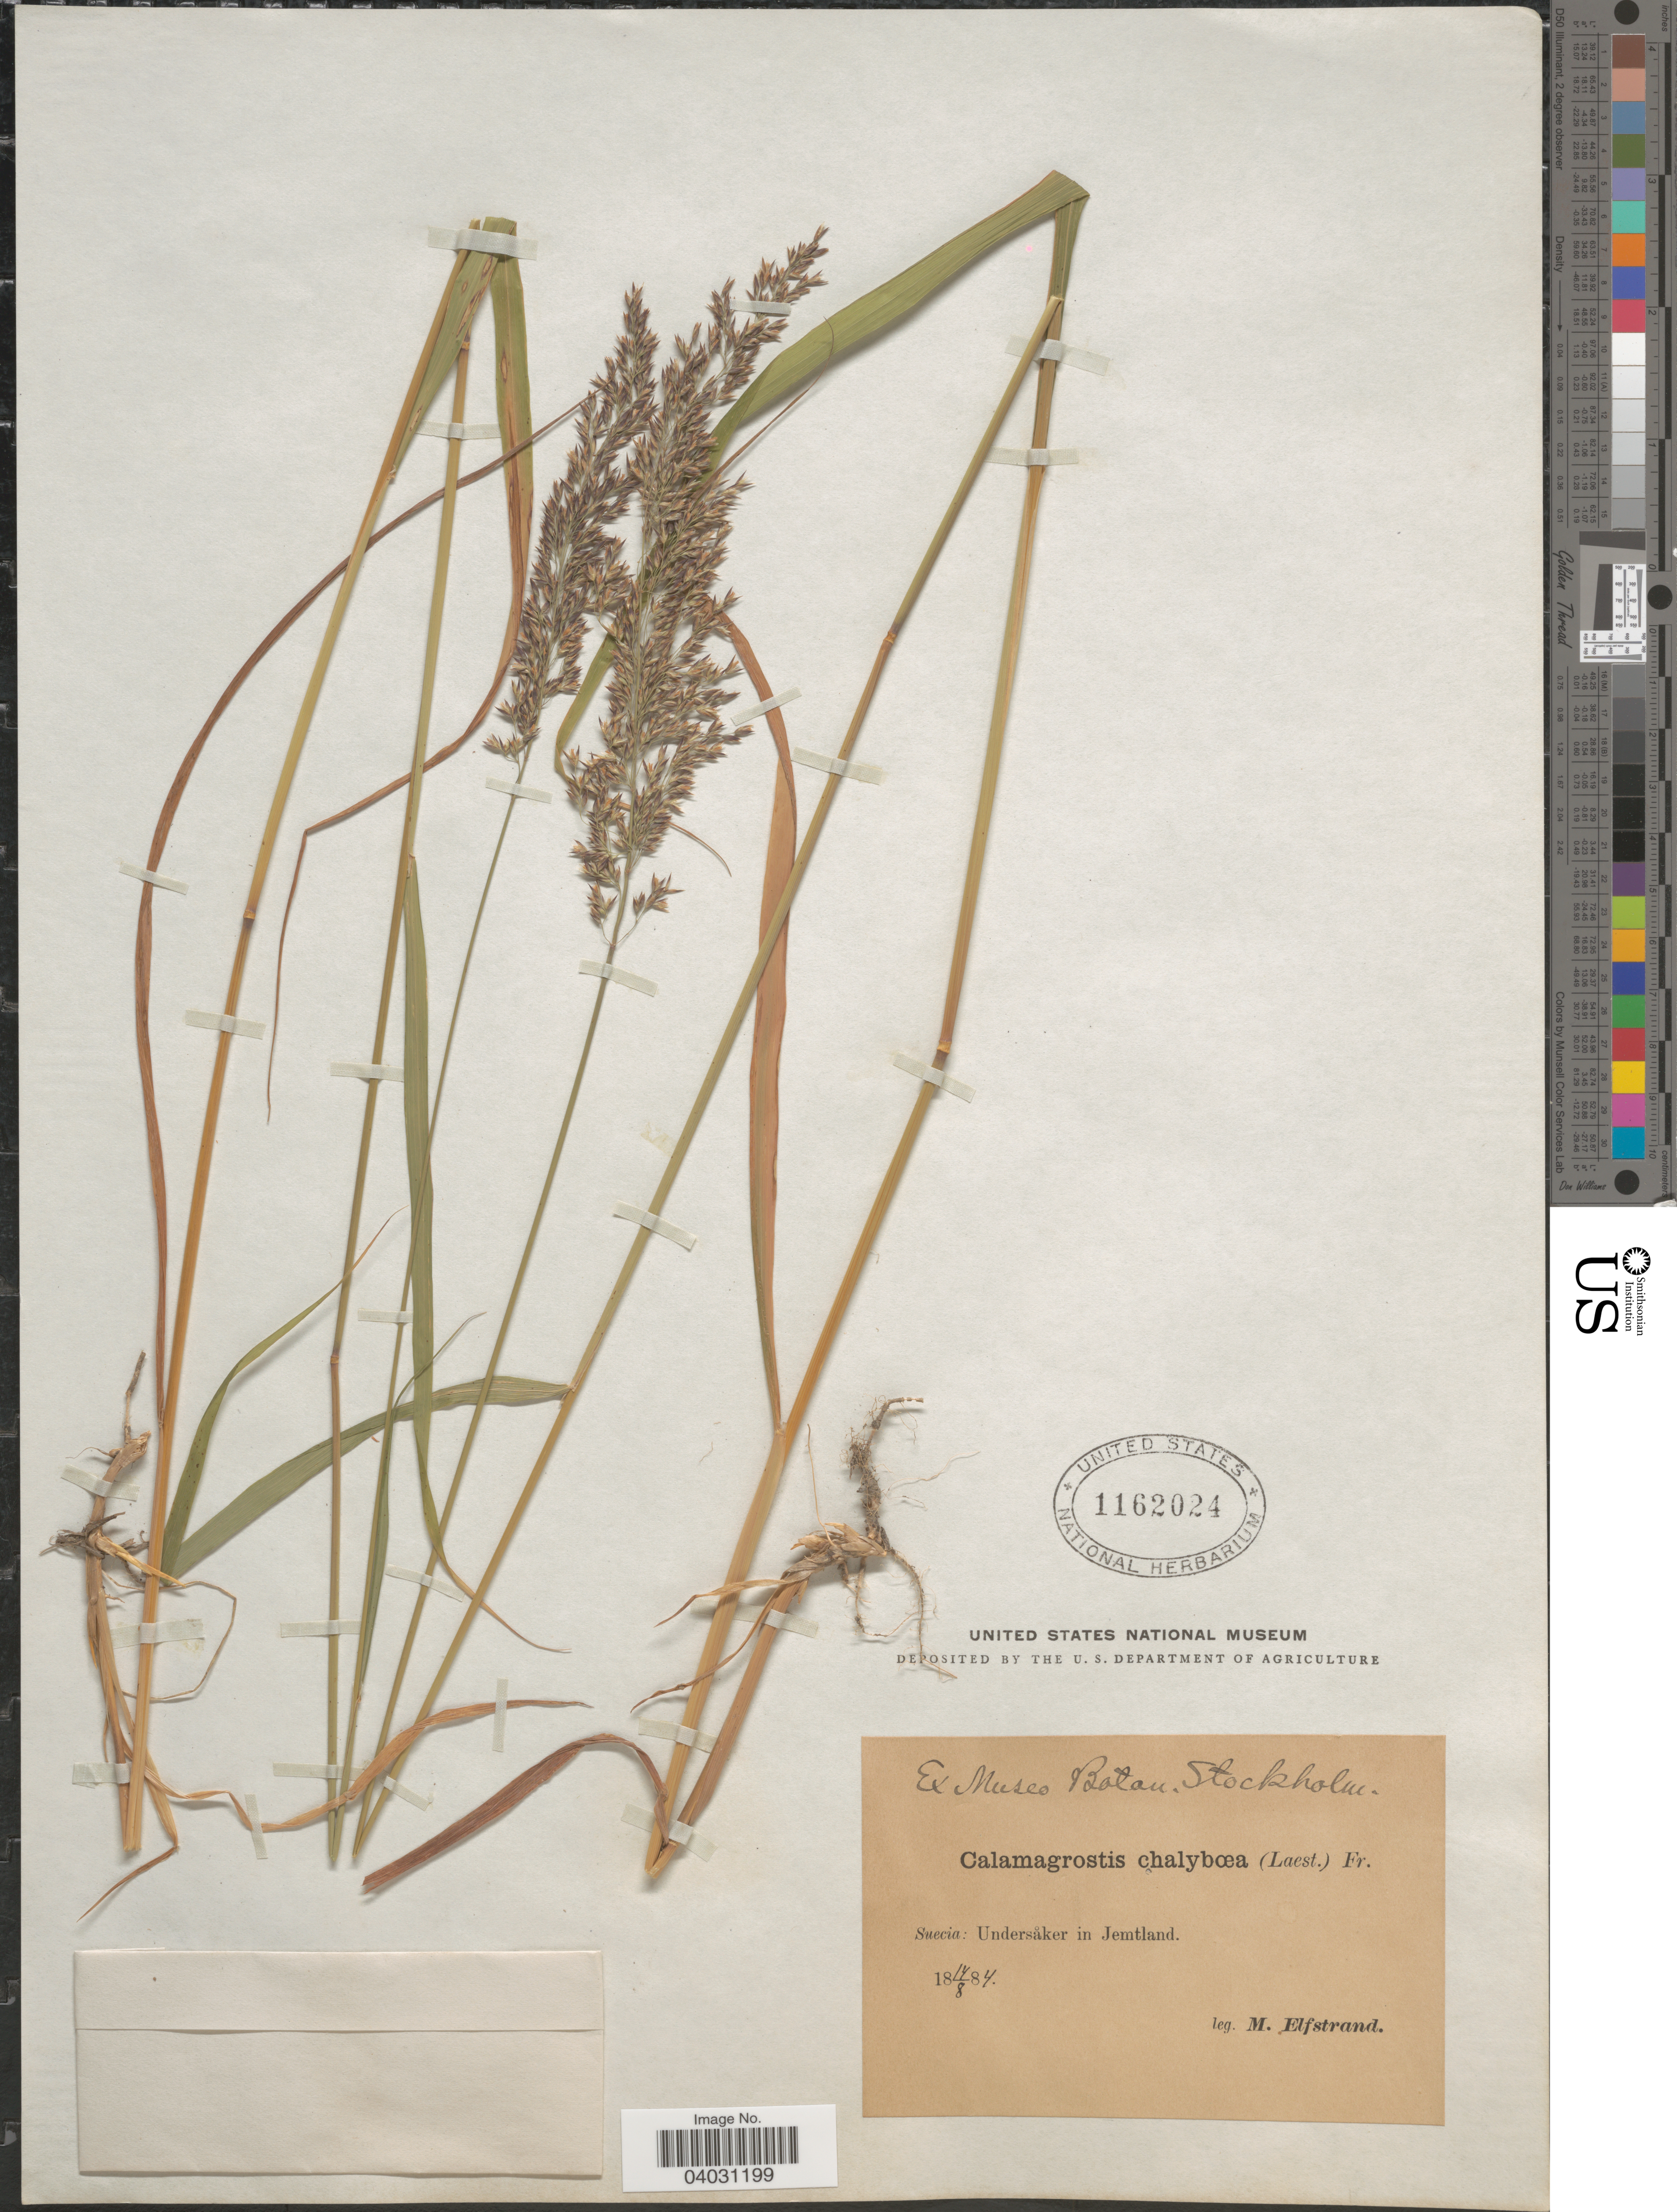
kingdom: Plantae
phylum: Tracheophyta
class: Liliopsida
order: Poales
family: Poaceae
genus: Calamagrostis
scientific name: Calamagrostis chalybaea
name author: Fr. a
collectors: M. Elfstrand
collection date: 1884-08-14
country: Sweden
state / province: Jämtland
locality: Suecia: Undersåker in Jemtland.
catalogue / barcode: US 1162024